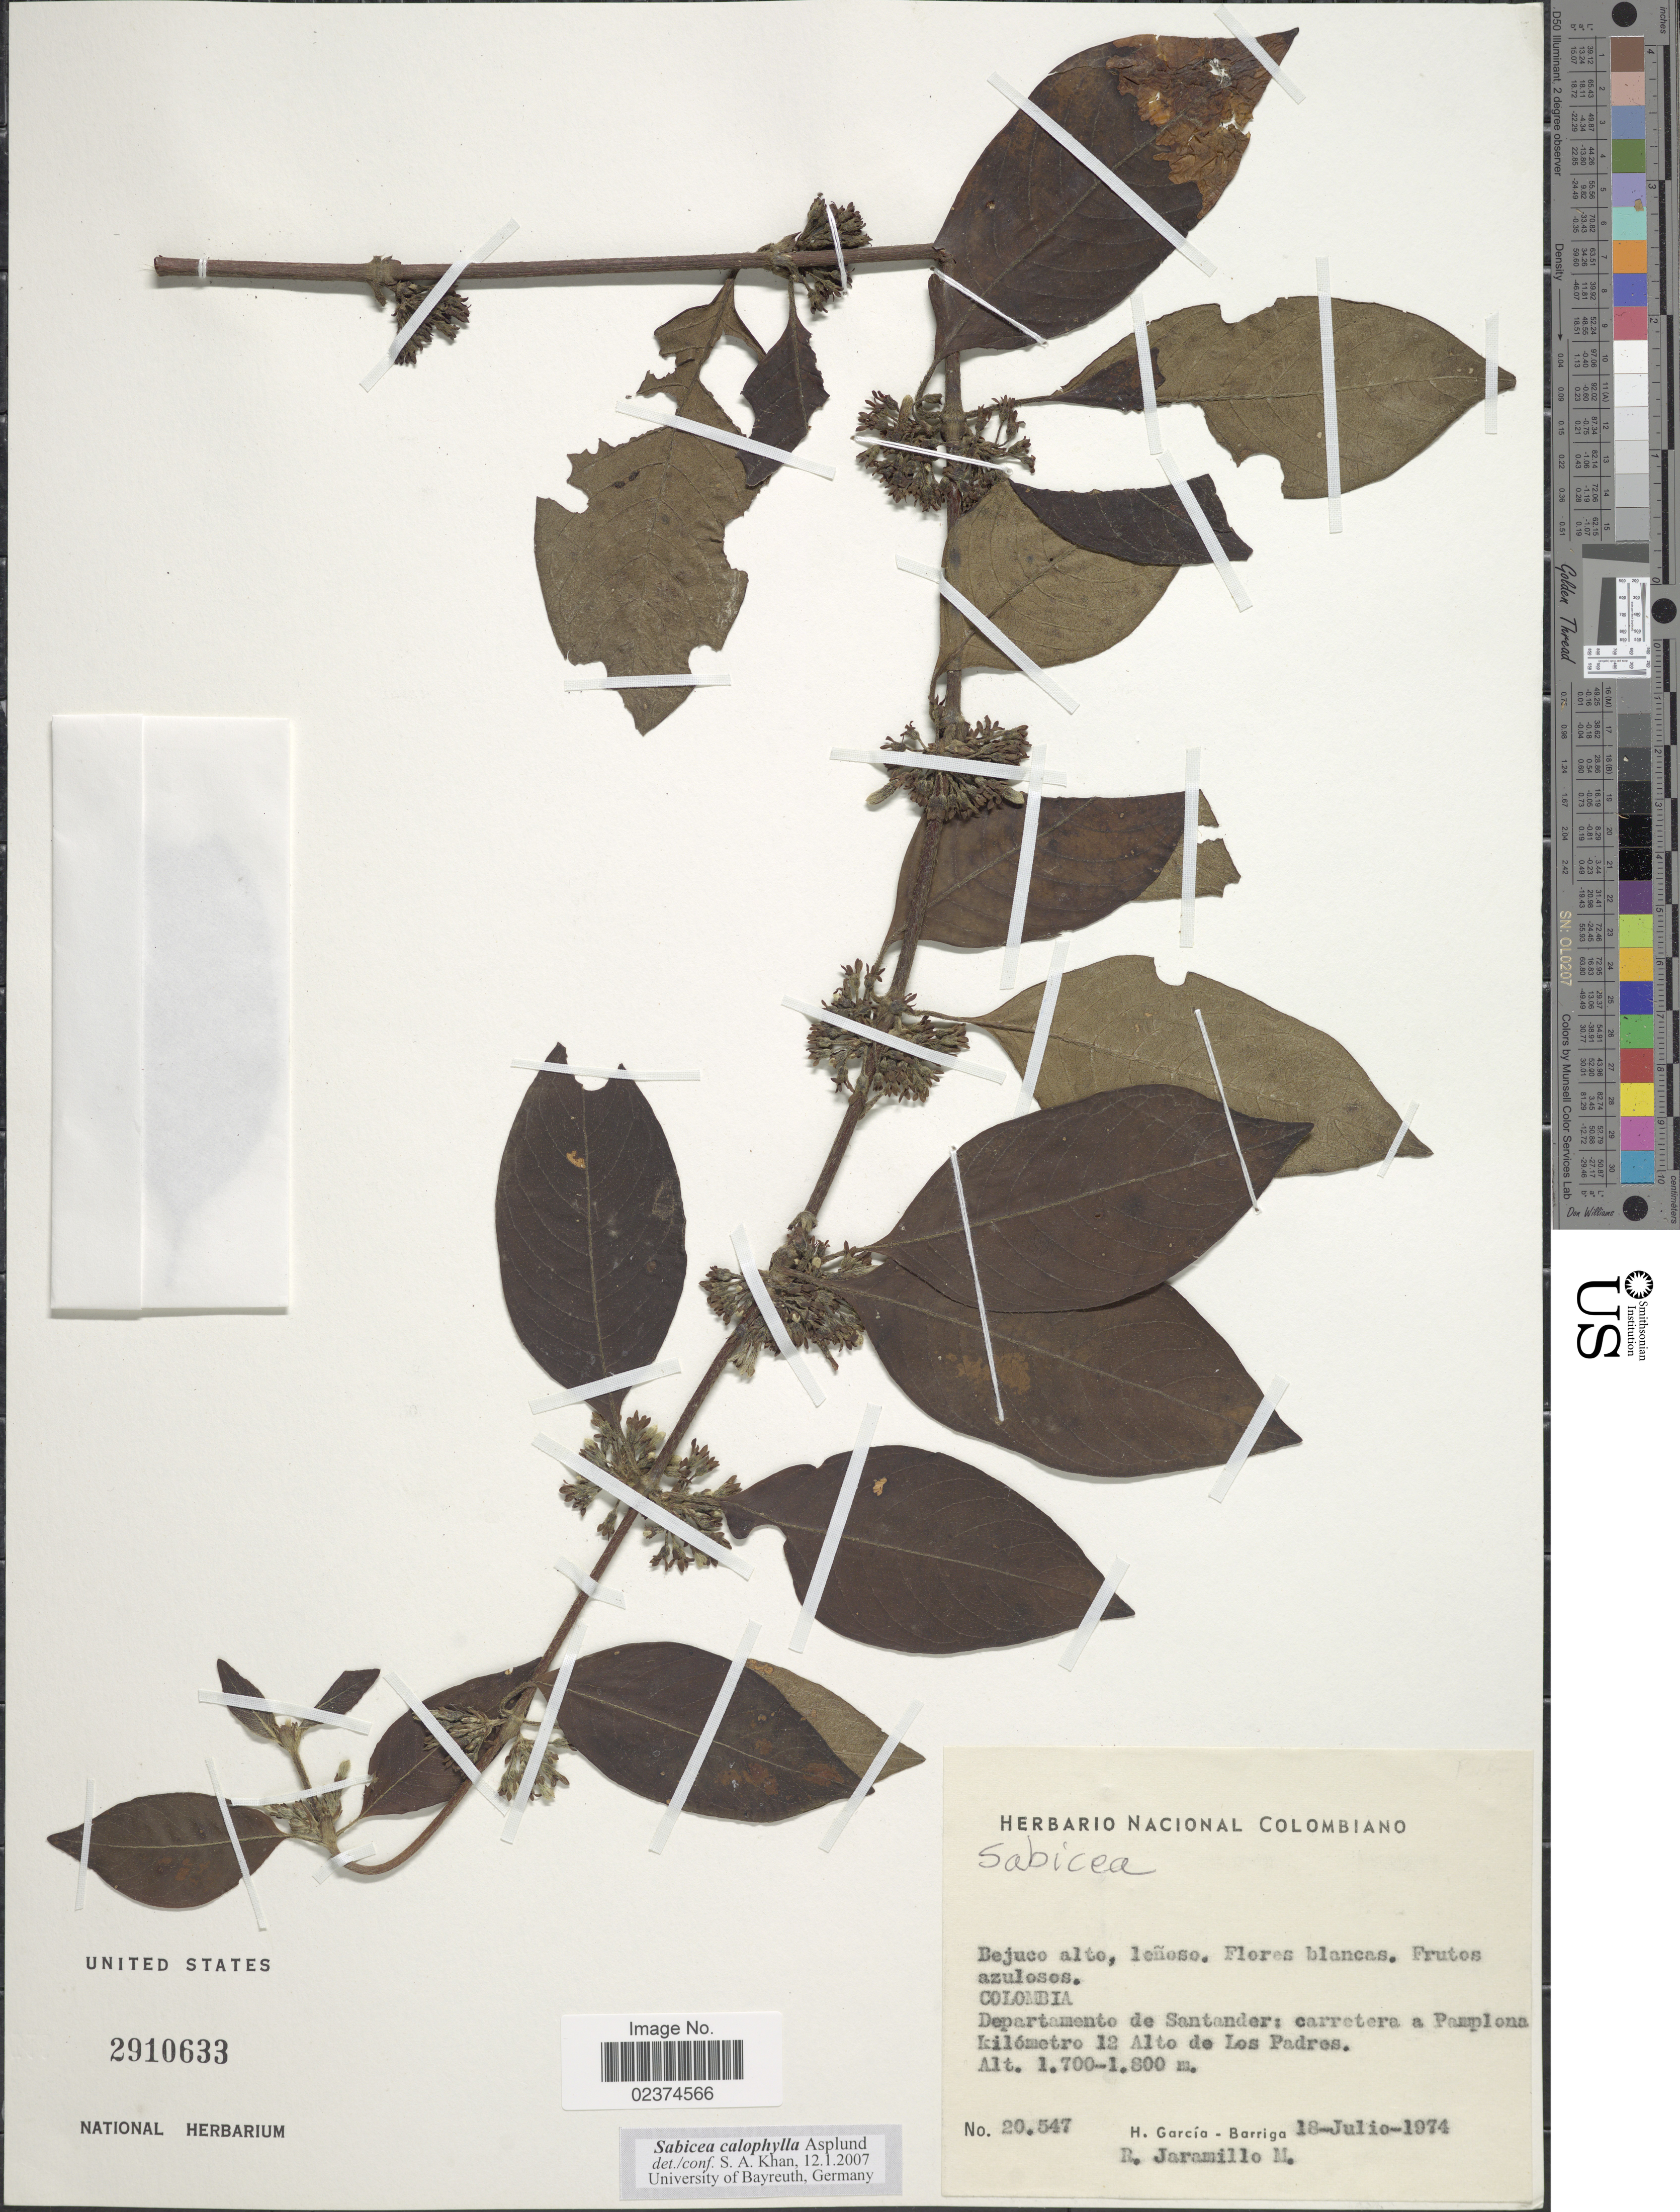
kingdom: Plantae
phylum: Tracheophyta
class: Magnoliopsida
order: Gentianales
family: Rubiaceae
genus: Sabicea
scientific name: Sabicea calophylla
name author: Aspl.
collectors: H. García Barriga & N. Jaramillo M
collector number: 20547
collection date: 1974-07-18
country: Colombia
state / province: Santander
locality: Carretera a Pamplona kilometro 12 Alto de Los Padres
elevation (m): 1700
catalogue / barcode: US 2910633